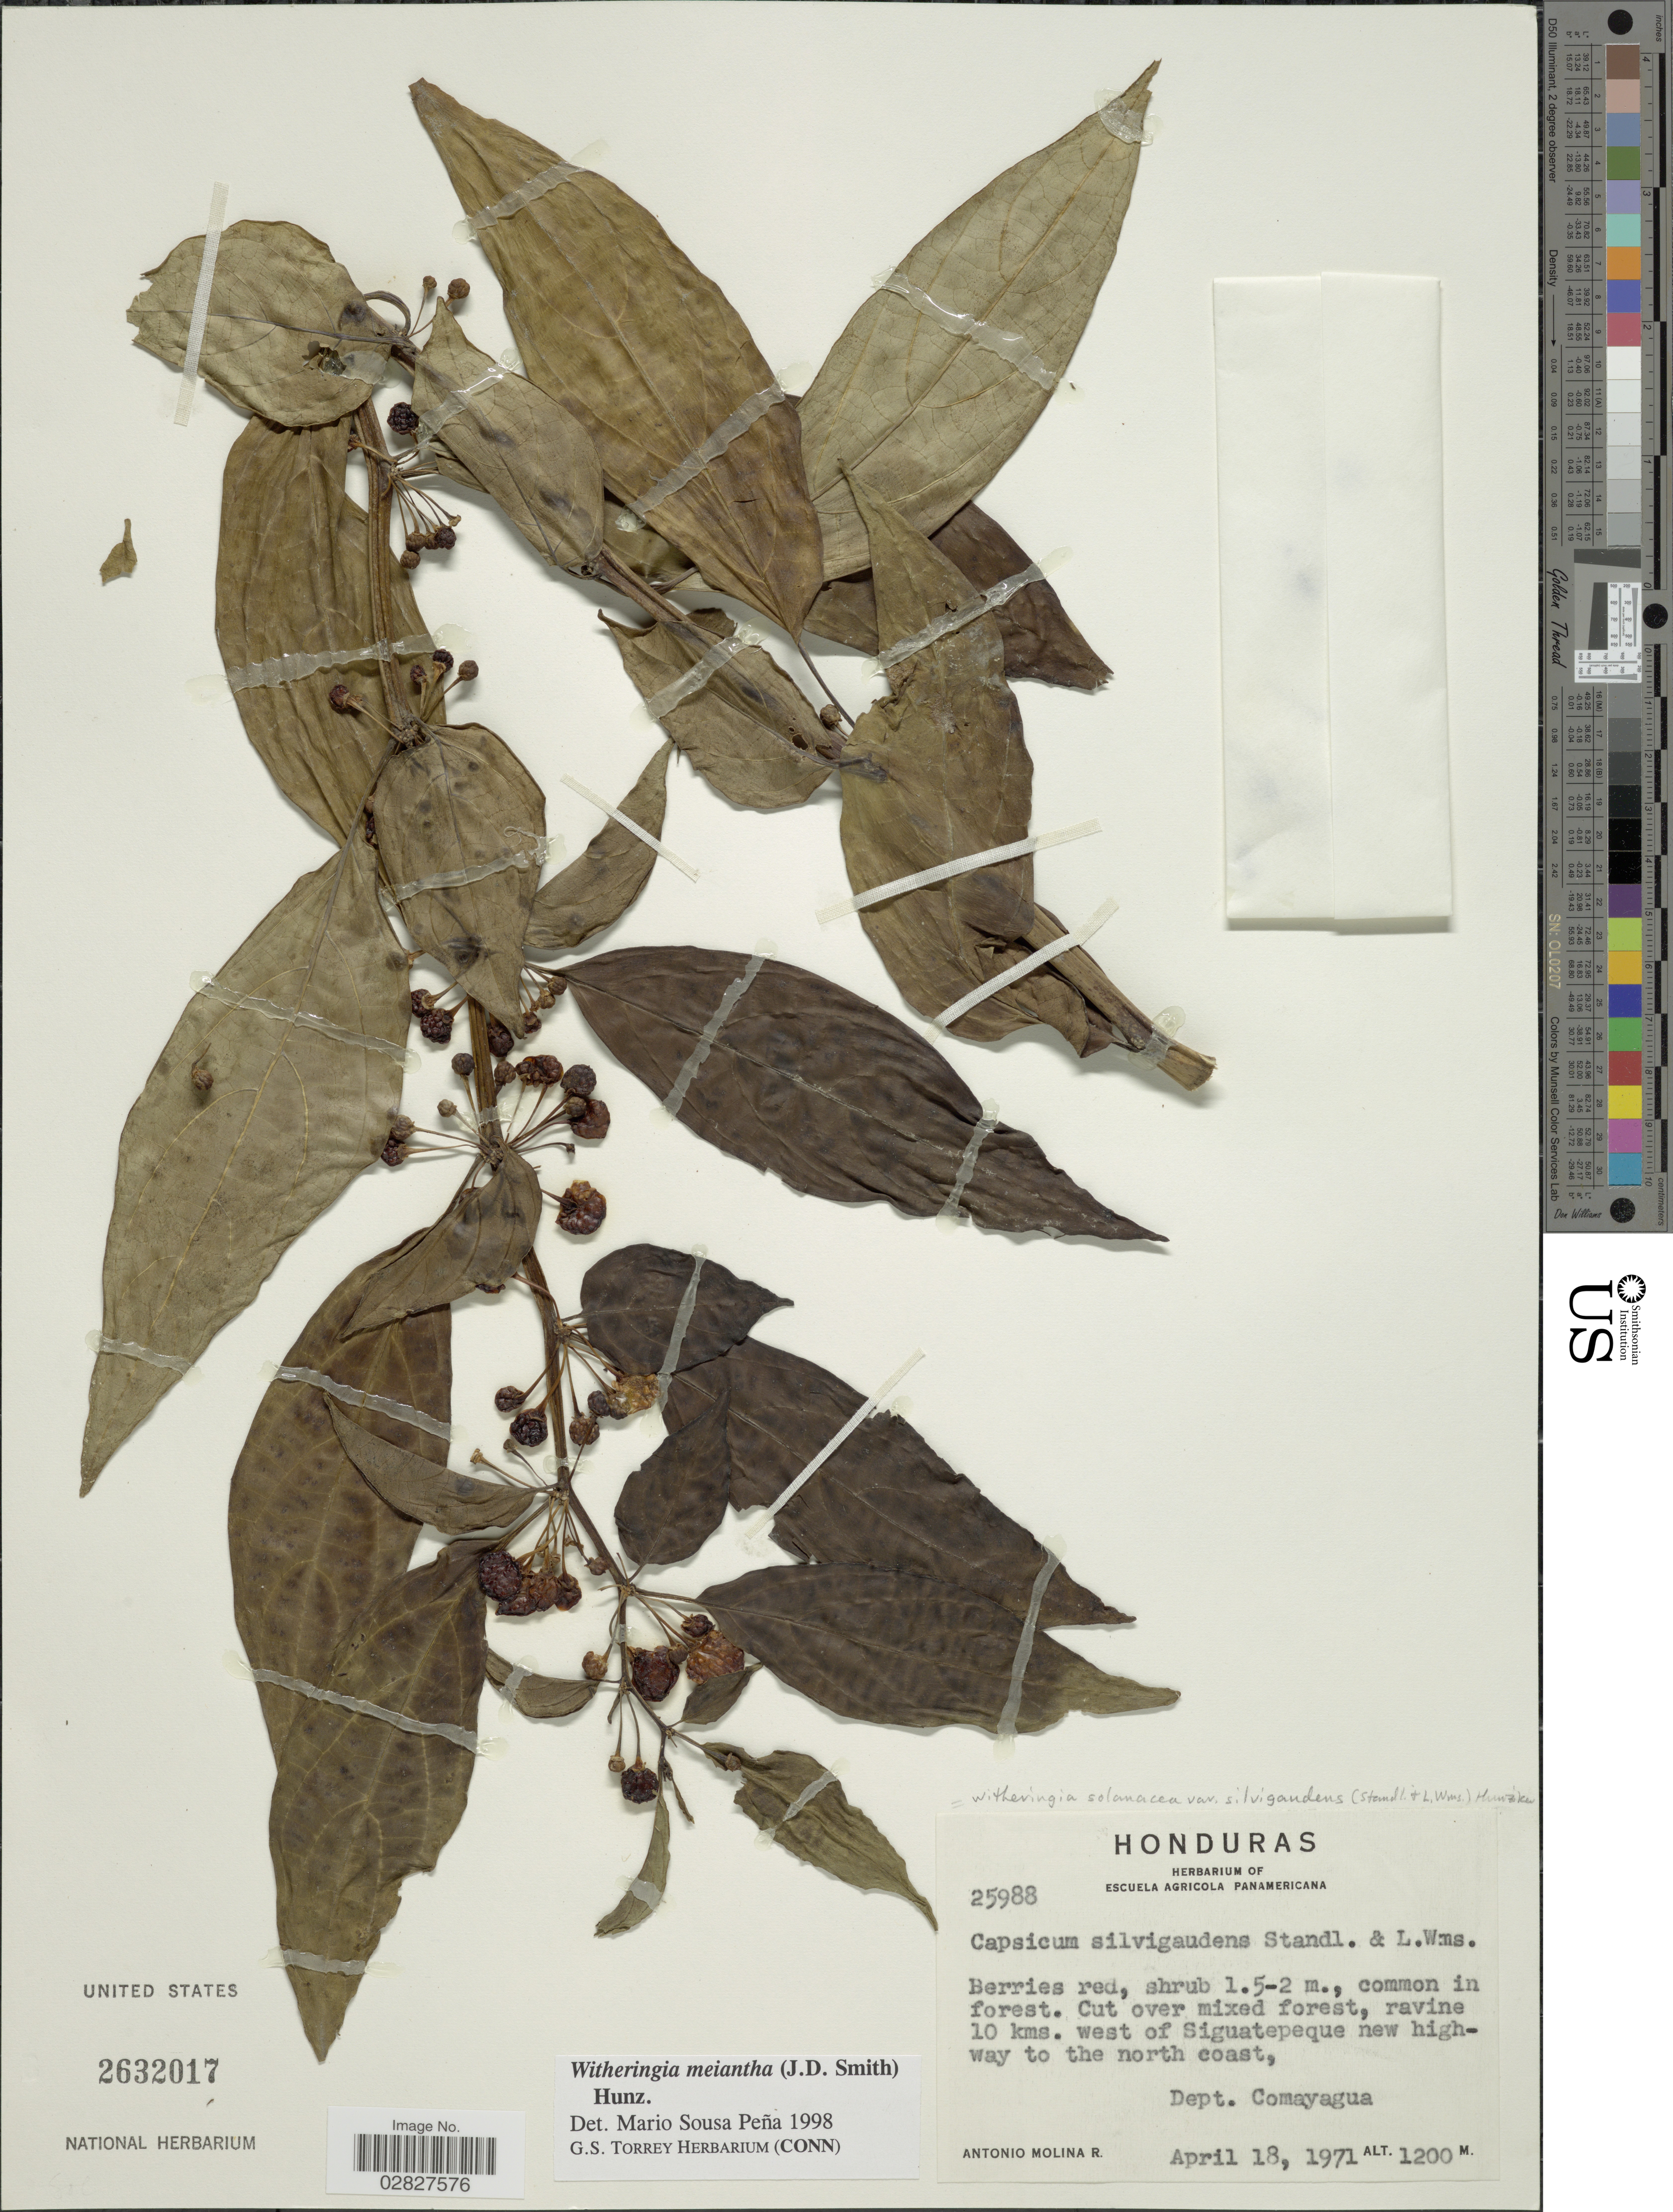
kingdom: Plantae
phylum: Tracheophyta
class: Magnoliopsida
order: Solanales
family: Solanaceae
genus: Witheringia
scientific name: Witheringia meiantha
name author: (Donn. Sm.) Hunz.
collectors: A. Molina R.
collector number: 25988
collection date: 1971-04-18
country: Honduras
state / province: Comayagua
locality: Cut over mixed forest, ravine 10 kms. west of Siguatepeque new highway to the north coast, Dept. Comayagua.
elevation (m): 1200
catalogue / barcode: US 2632017